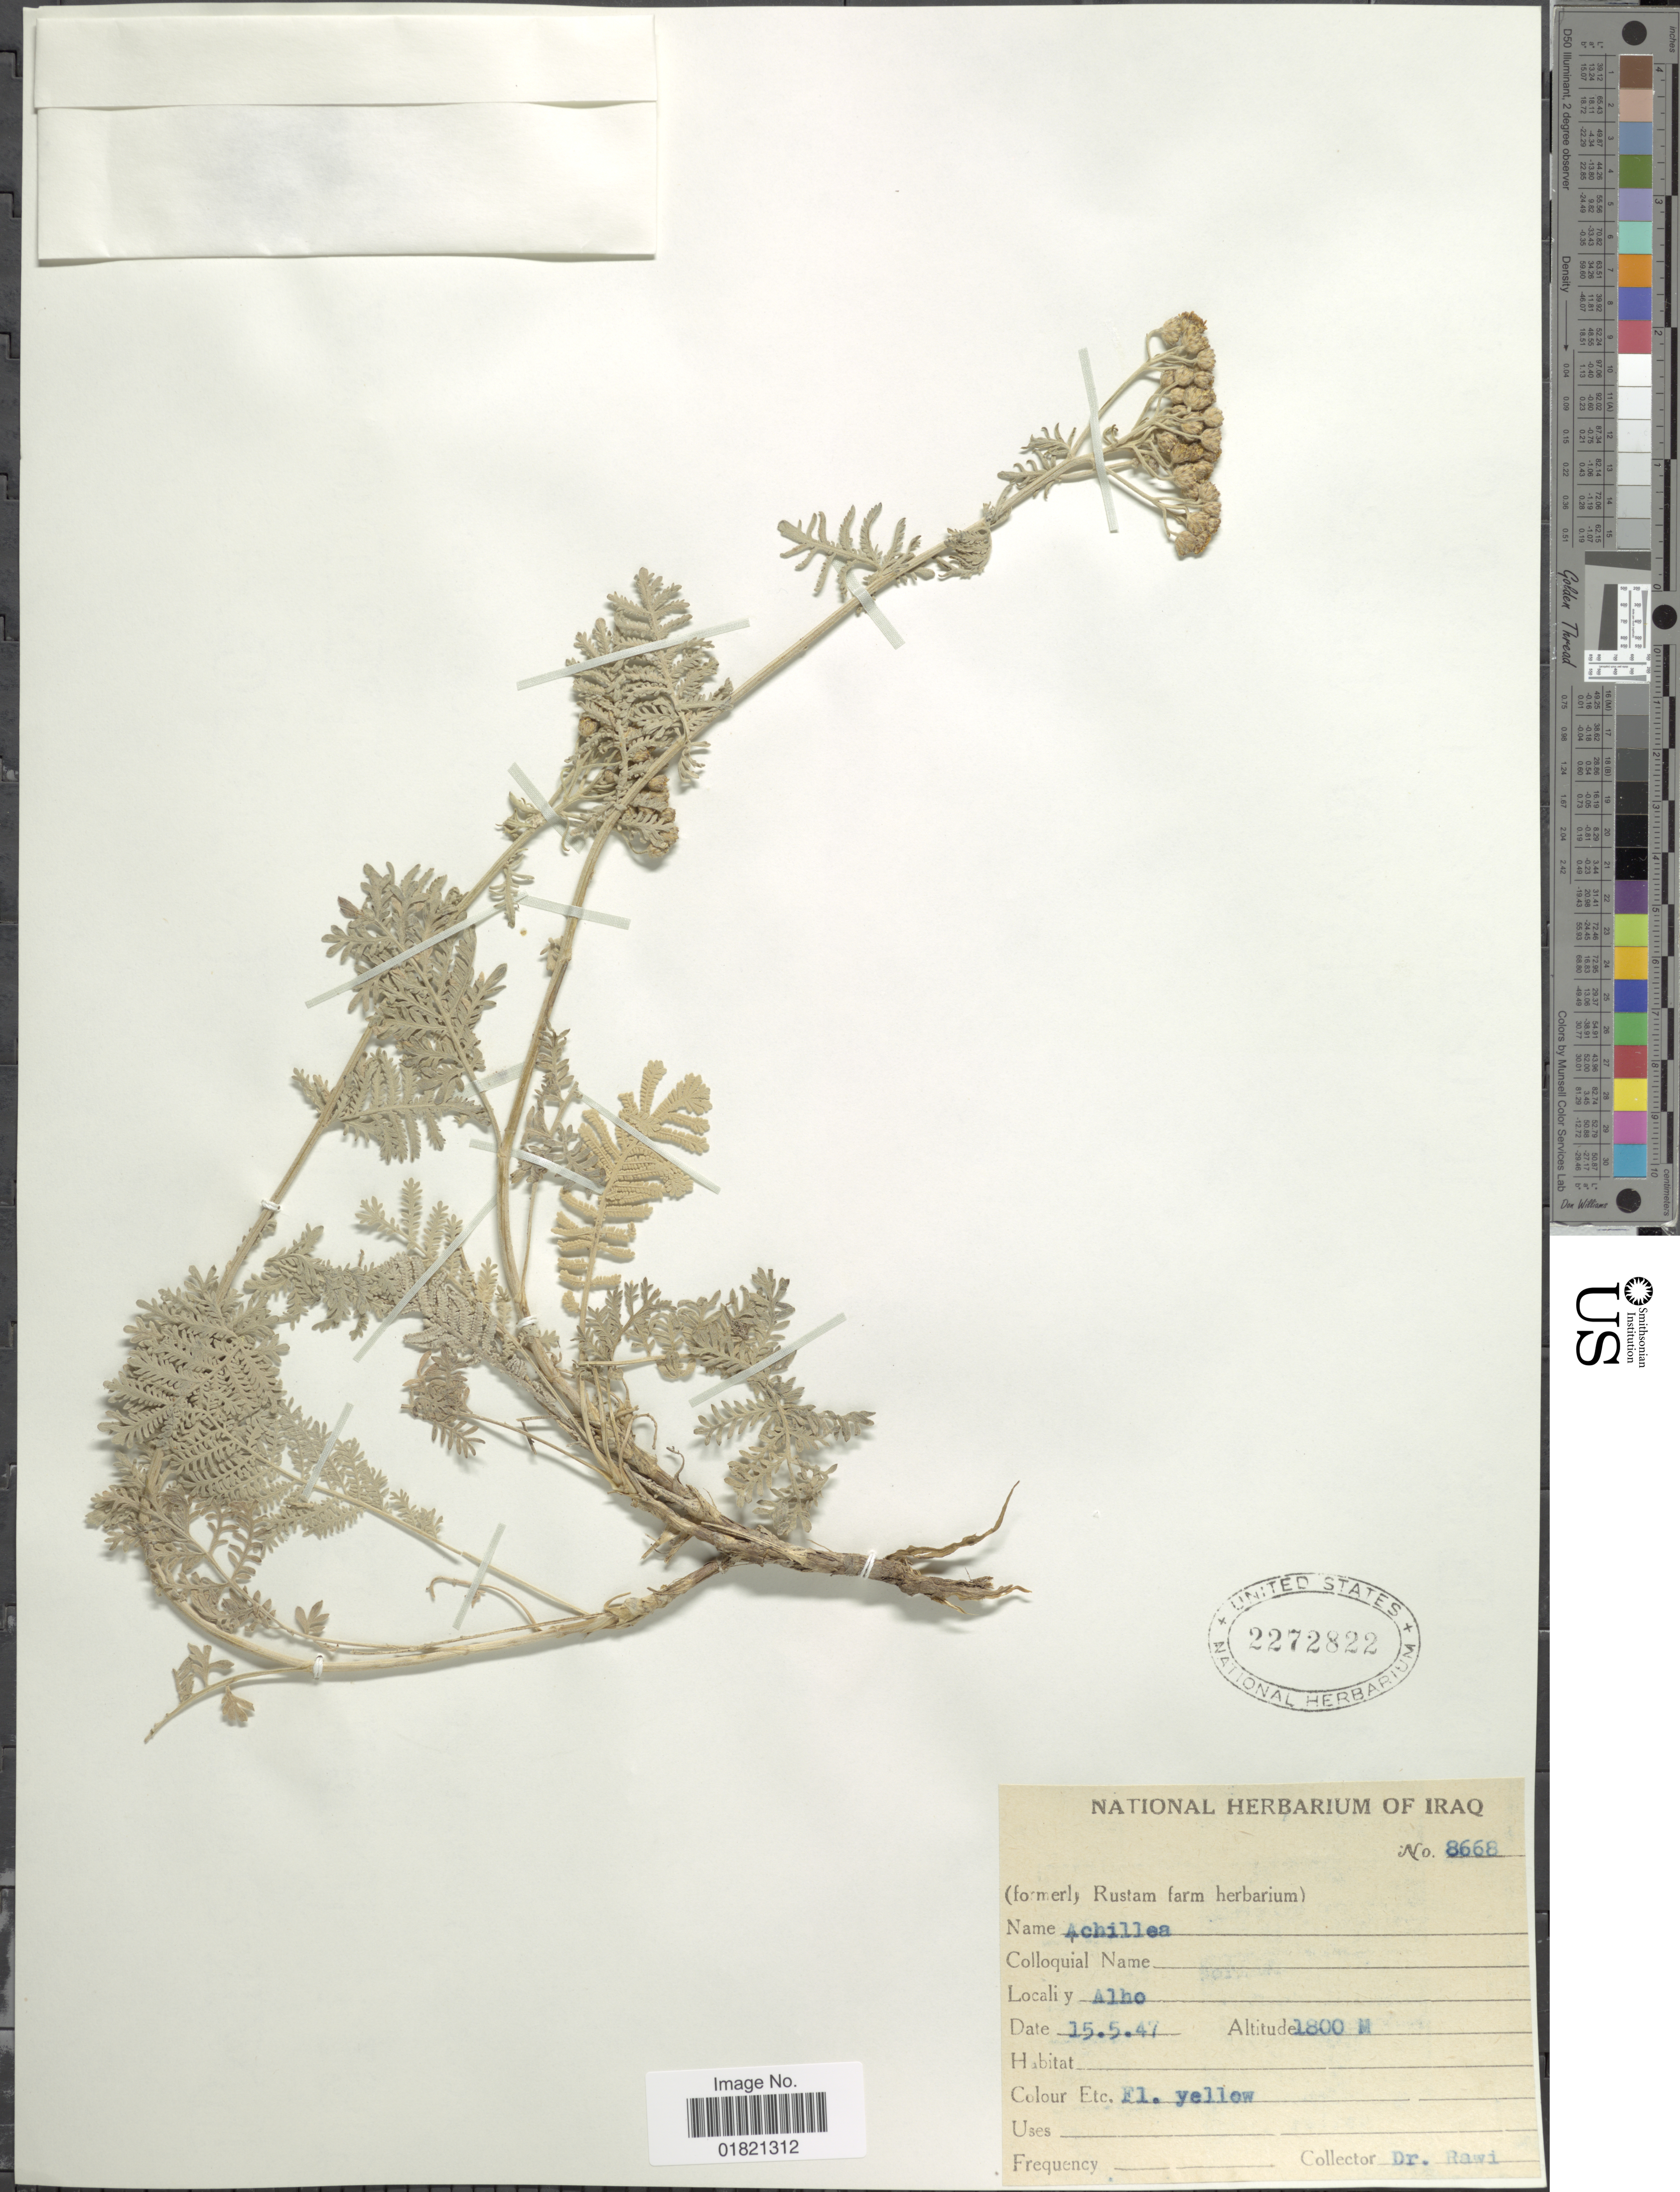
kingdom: Plantae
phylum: Tracheophyta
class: Magnoliopsida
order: Asterales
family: Asteraceae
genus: Achillea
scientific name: Achillea sp.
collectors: -. Rawi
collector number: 8668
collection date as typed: Transcribed d/m/y: 15/5/47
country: Iraq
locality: Alho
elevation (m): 1800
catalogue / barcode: US 2272822